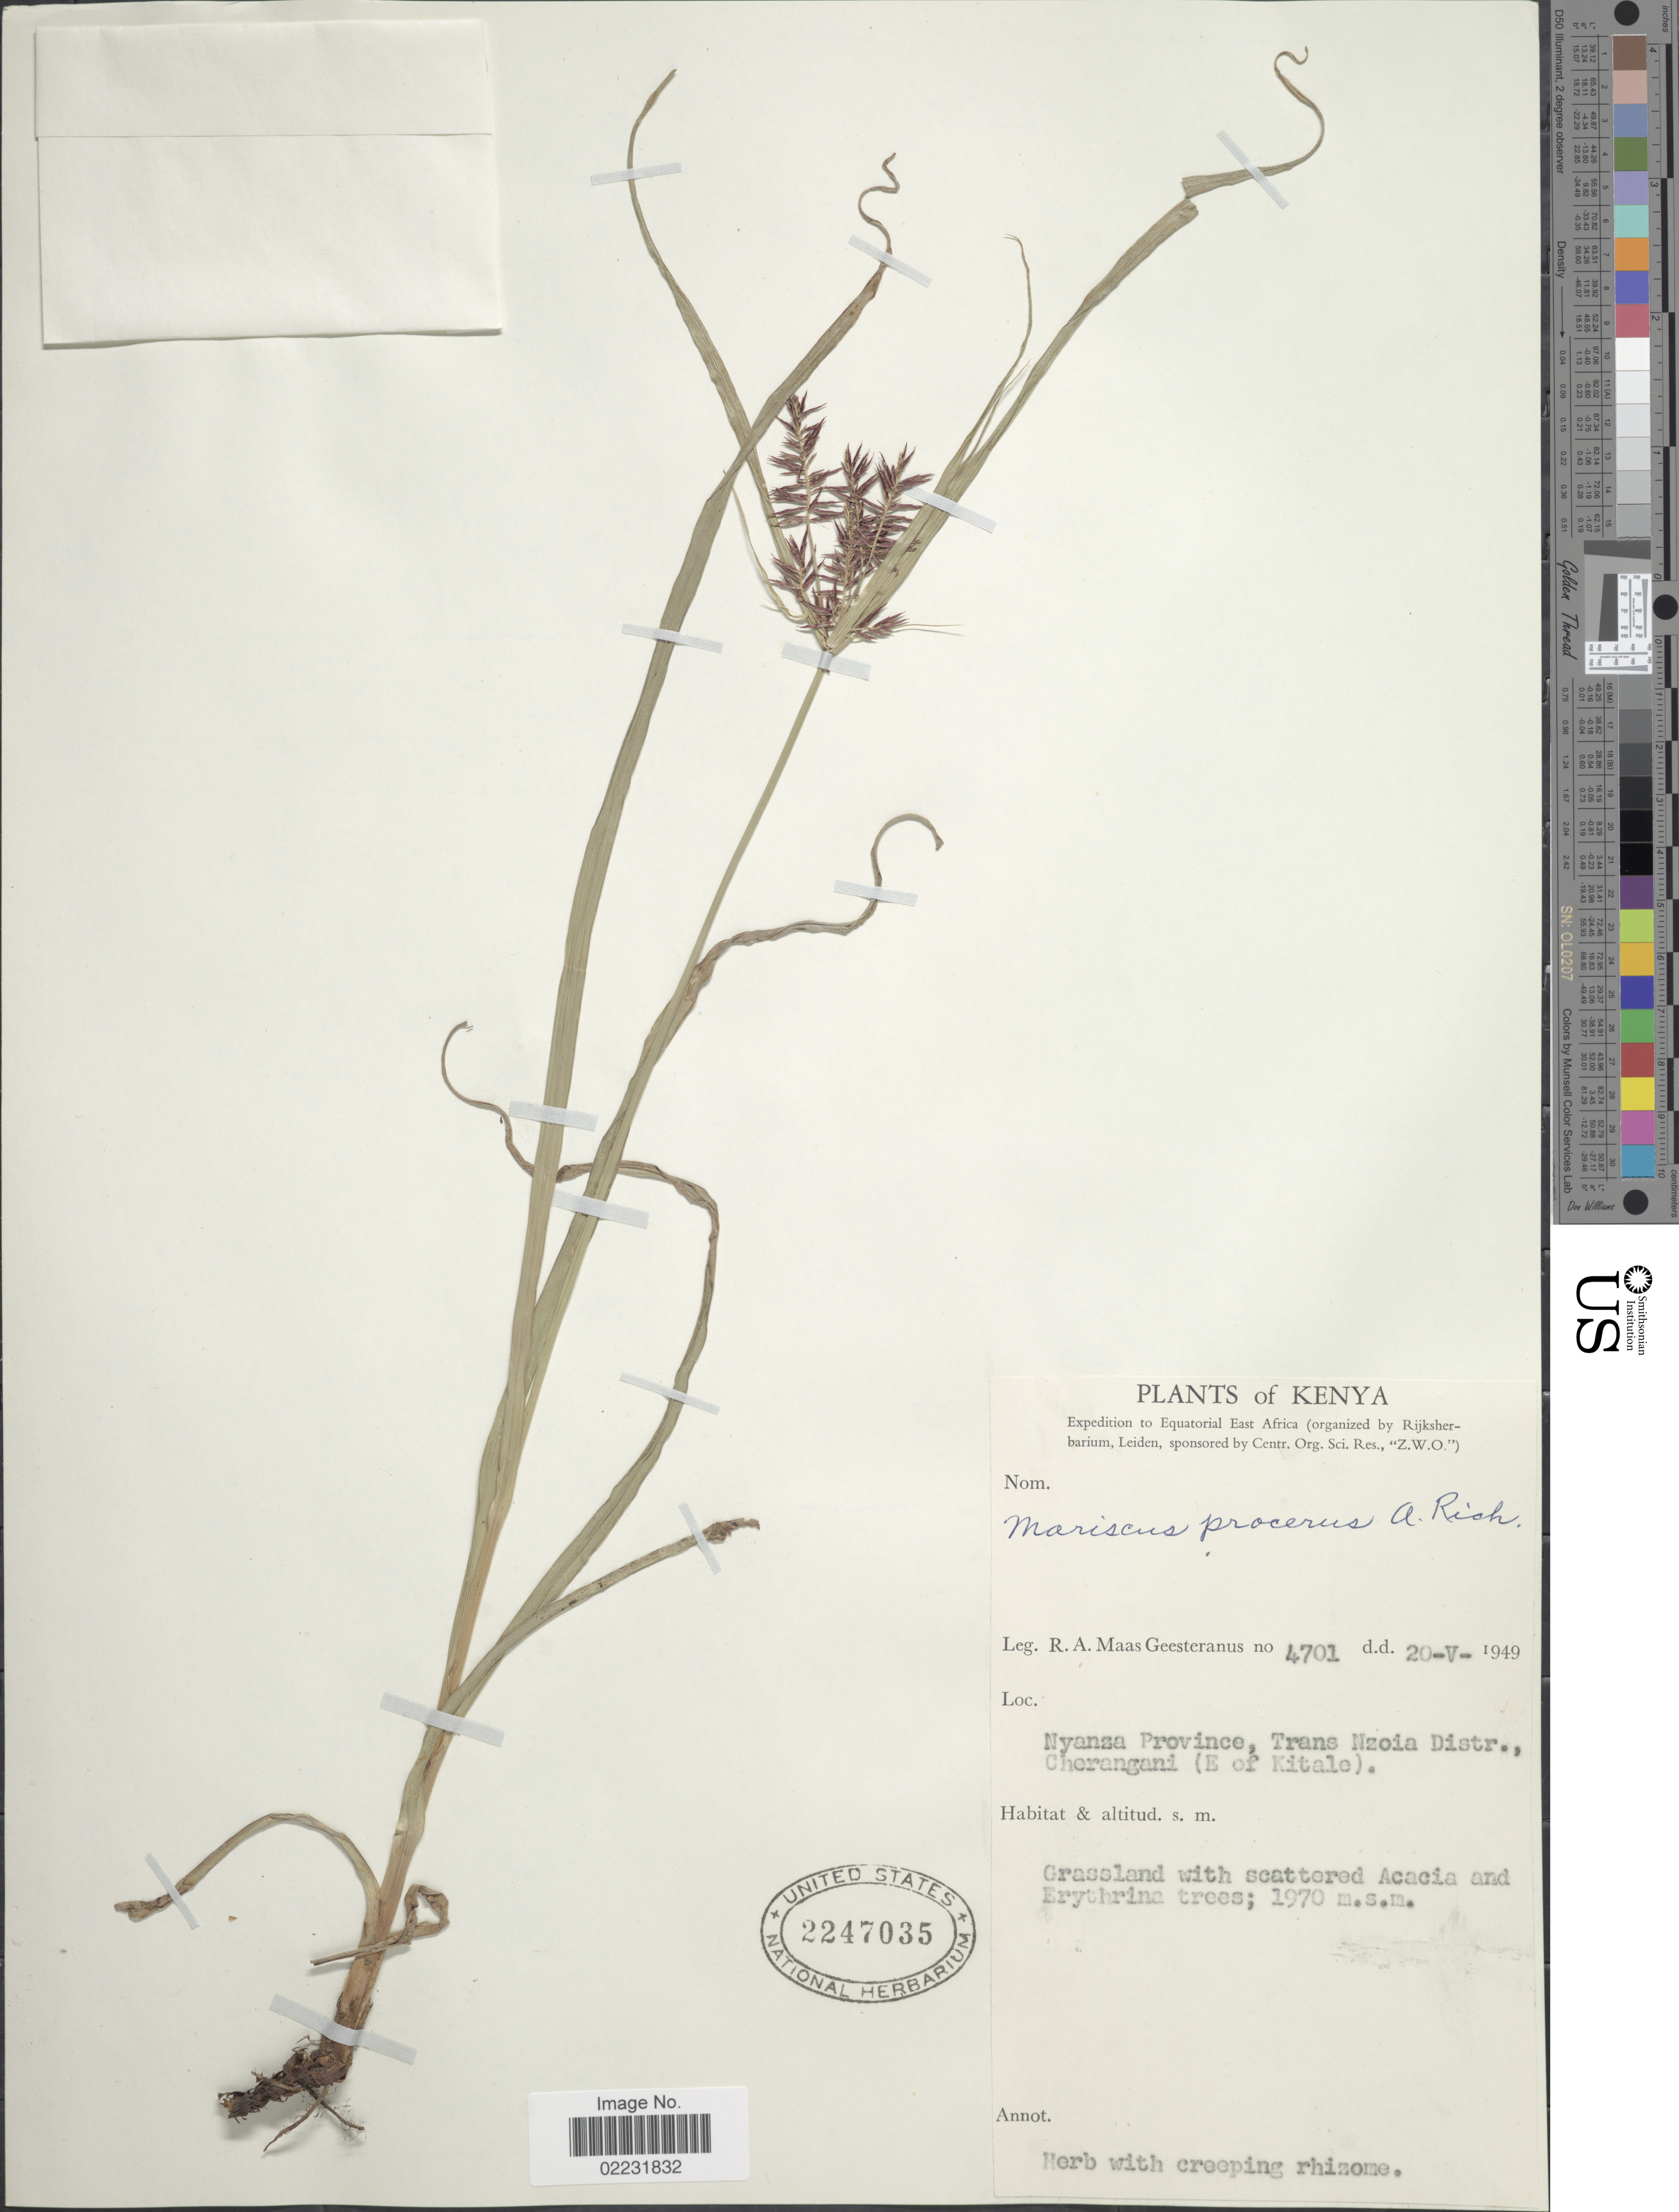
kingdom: Plantae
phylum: Tracheophyta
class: Liliopsida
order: Poales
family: Cyperaceae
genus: Cyperus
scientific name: Cyperus procerus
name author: Rottb.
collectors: R. A. Maas Geesteranus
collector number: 4701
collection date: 1949-05-20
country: Kenya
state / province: Trans Nzoia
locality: Nyansa Province, Trans Nzoia Distr., Cherangani (E of Kitale)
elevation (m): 1970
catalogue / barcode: US 2247035